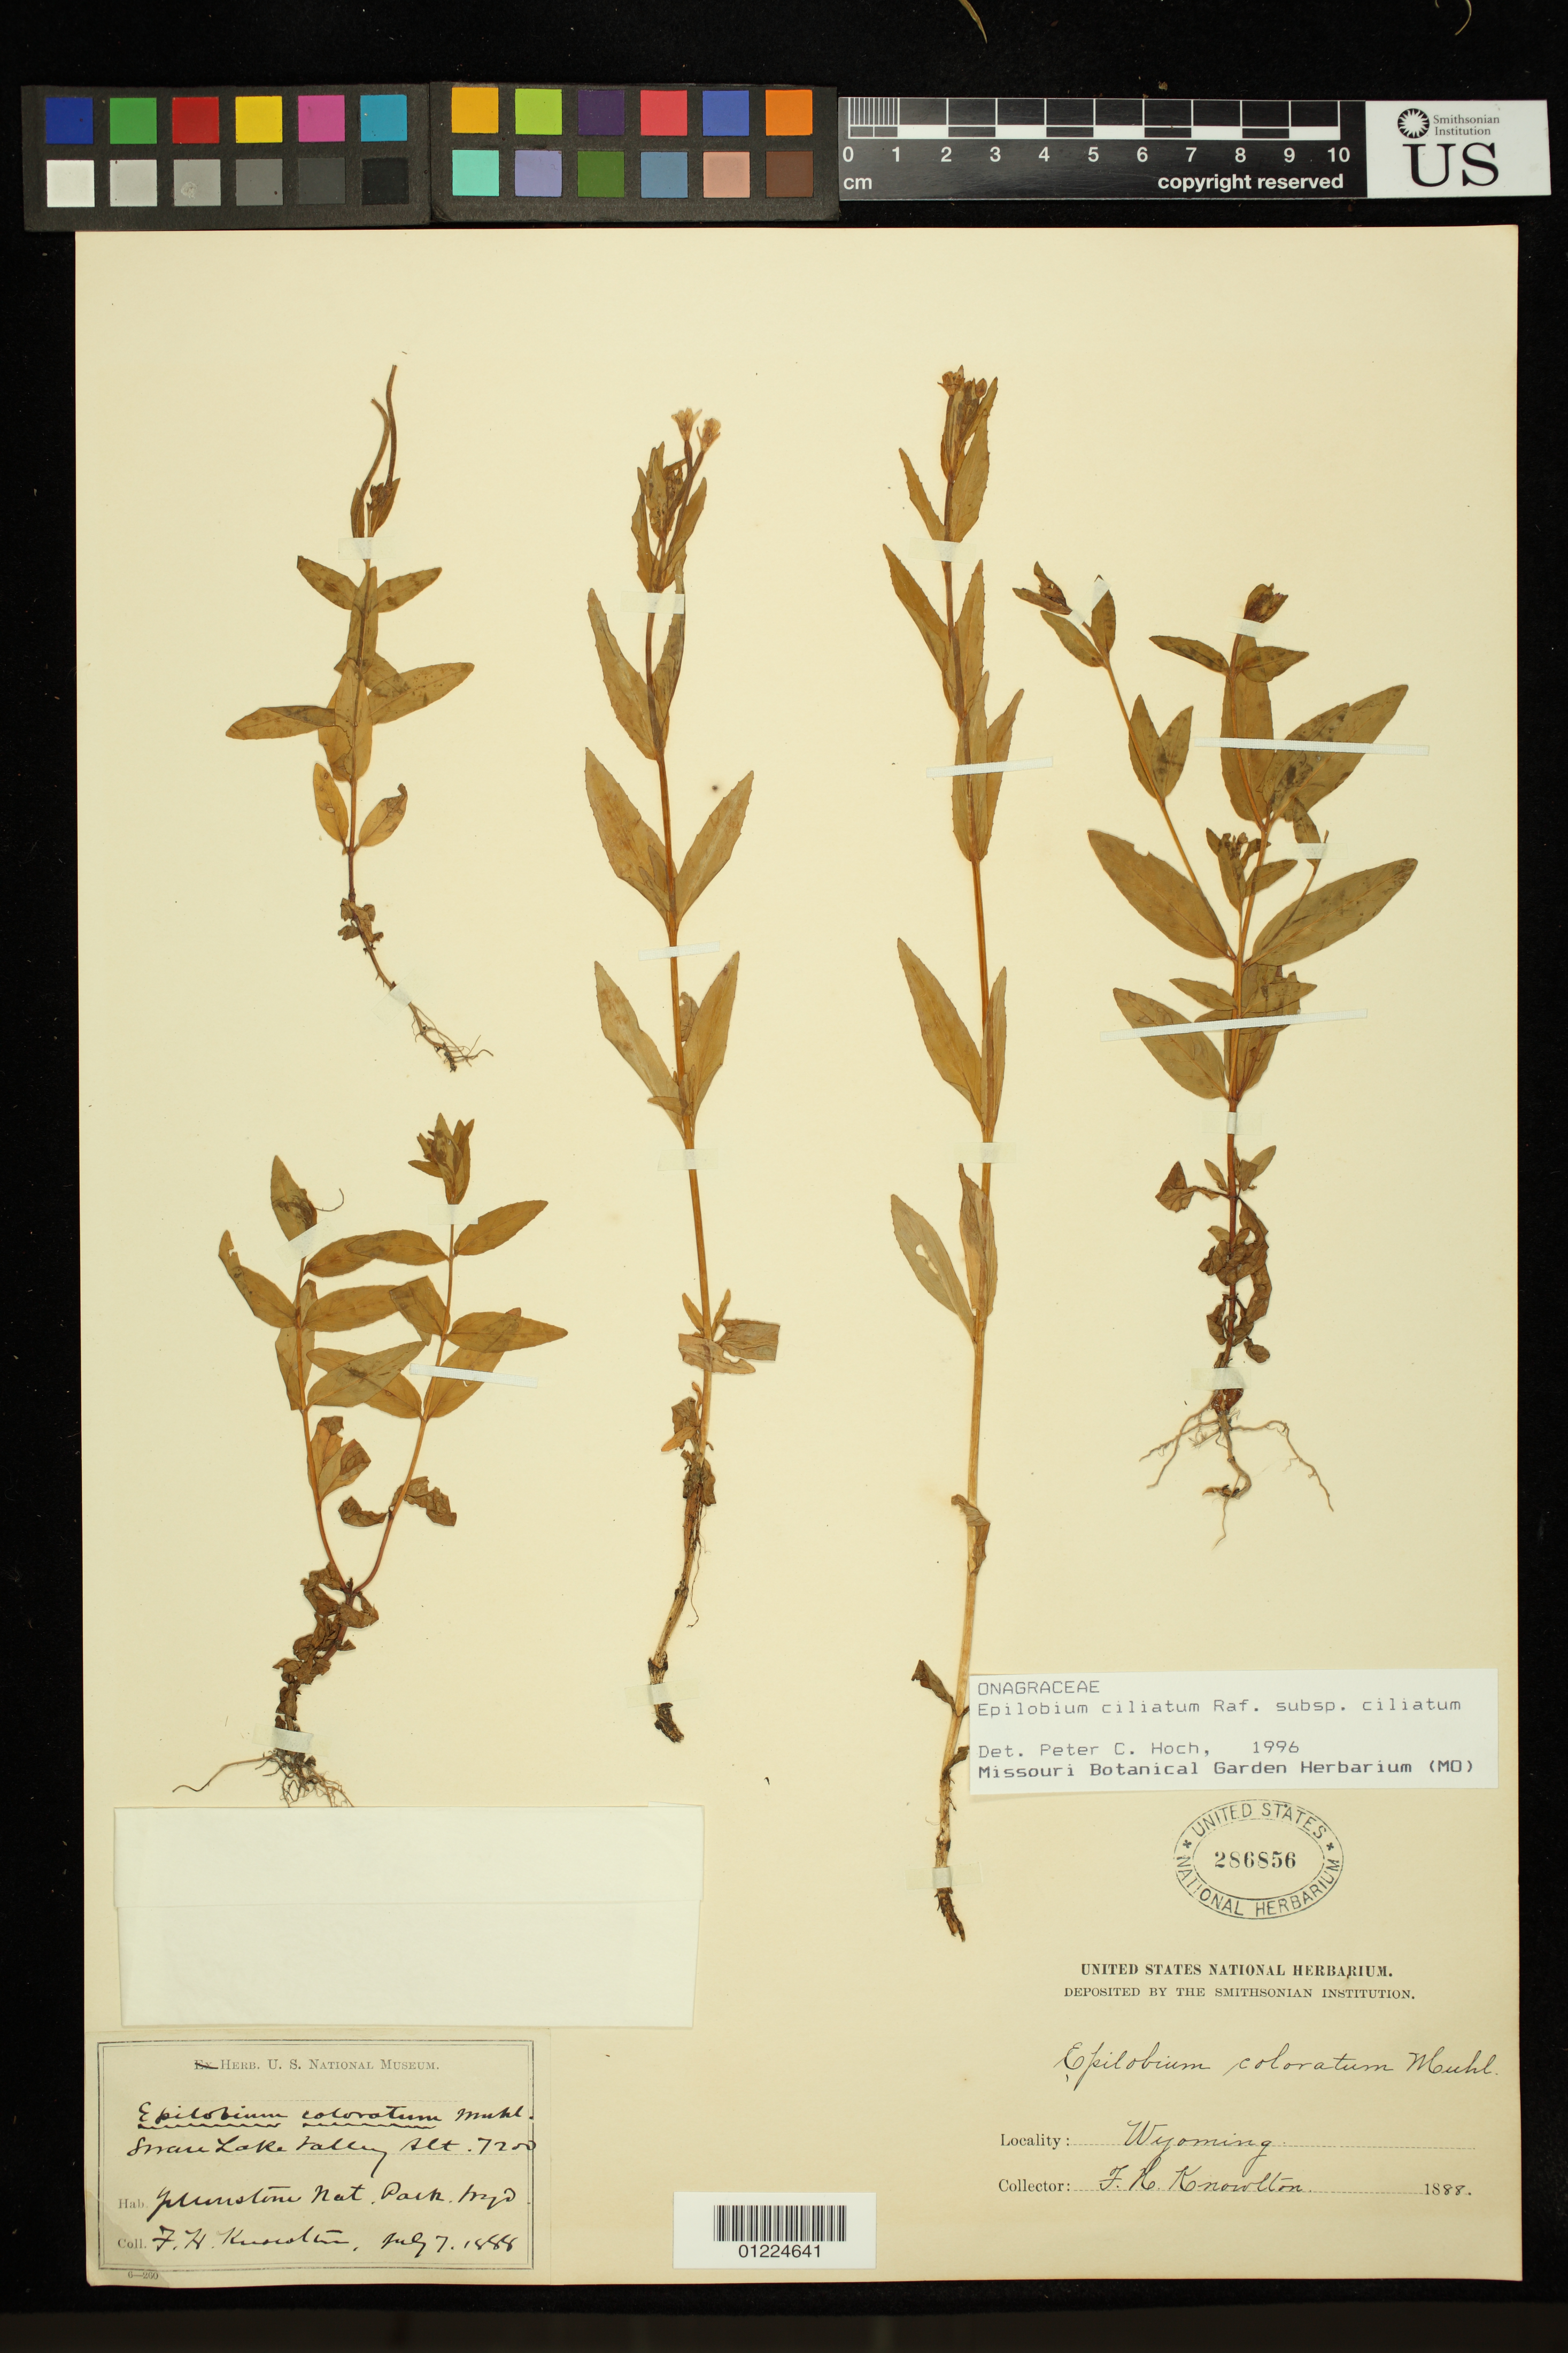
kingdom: Plantae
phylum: Tracheophyta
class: Magnoliopsida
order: Myrtales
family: Onagraceae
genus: Epilobium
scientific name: Epilobium ciliatum subsp. ciliatum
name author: Raf.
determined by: Hoch, P. C.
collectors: F. H. Knowlton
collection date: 1888-07-07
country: United States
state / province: Wyoming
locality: Swan Lake Valley, Yellowstone National Park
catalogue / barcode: US 286856